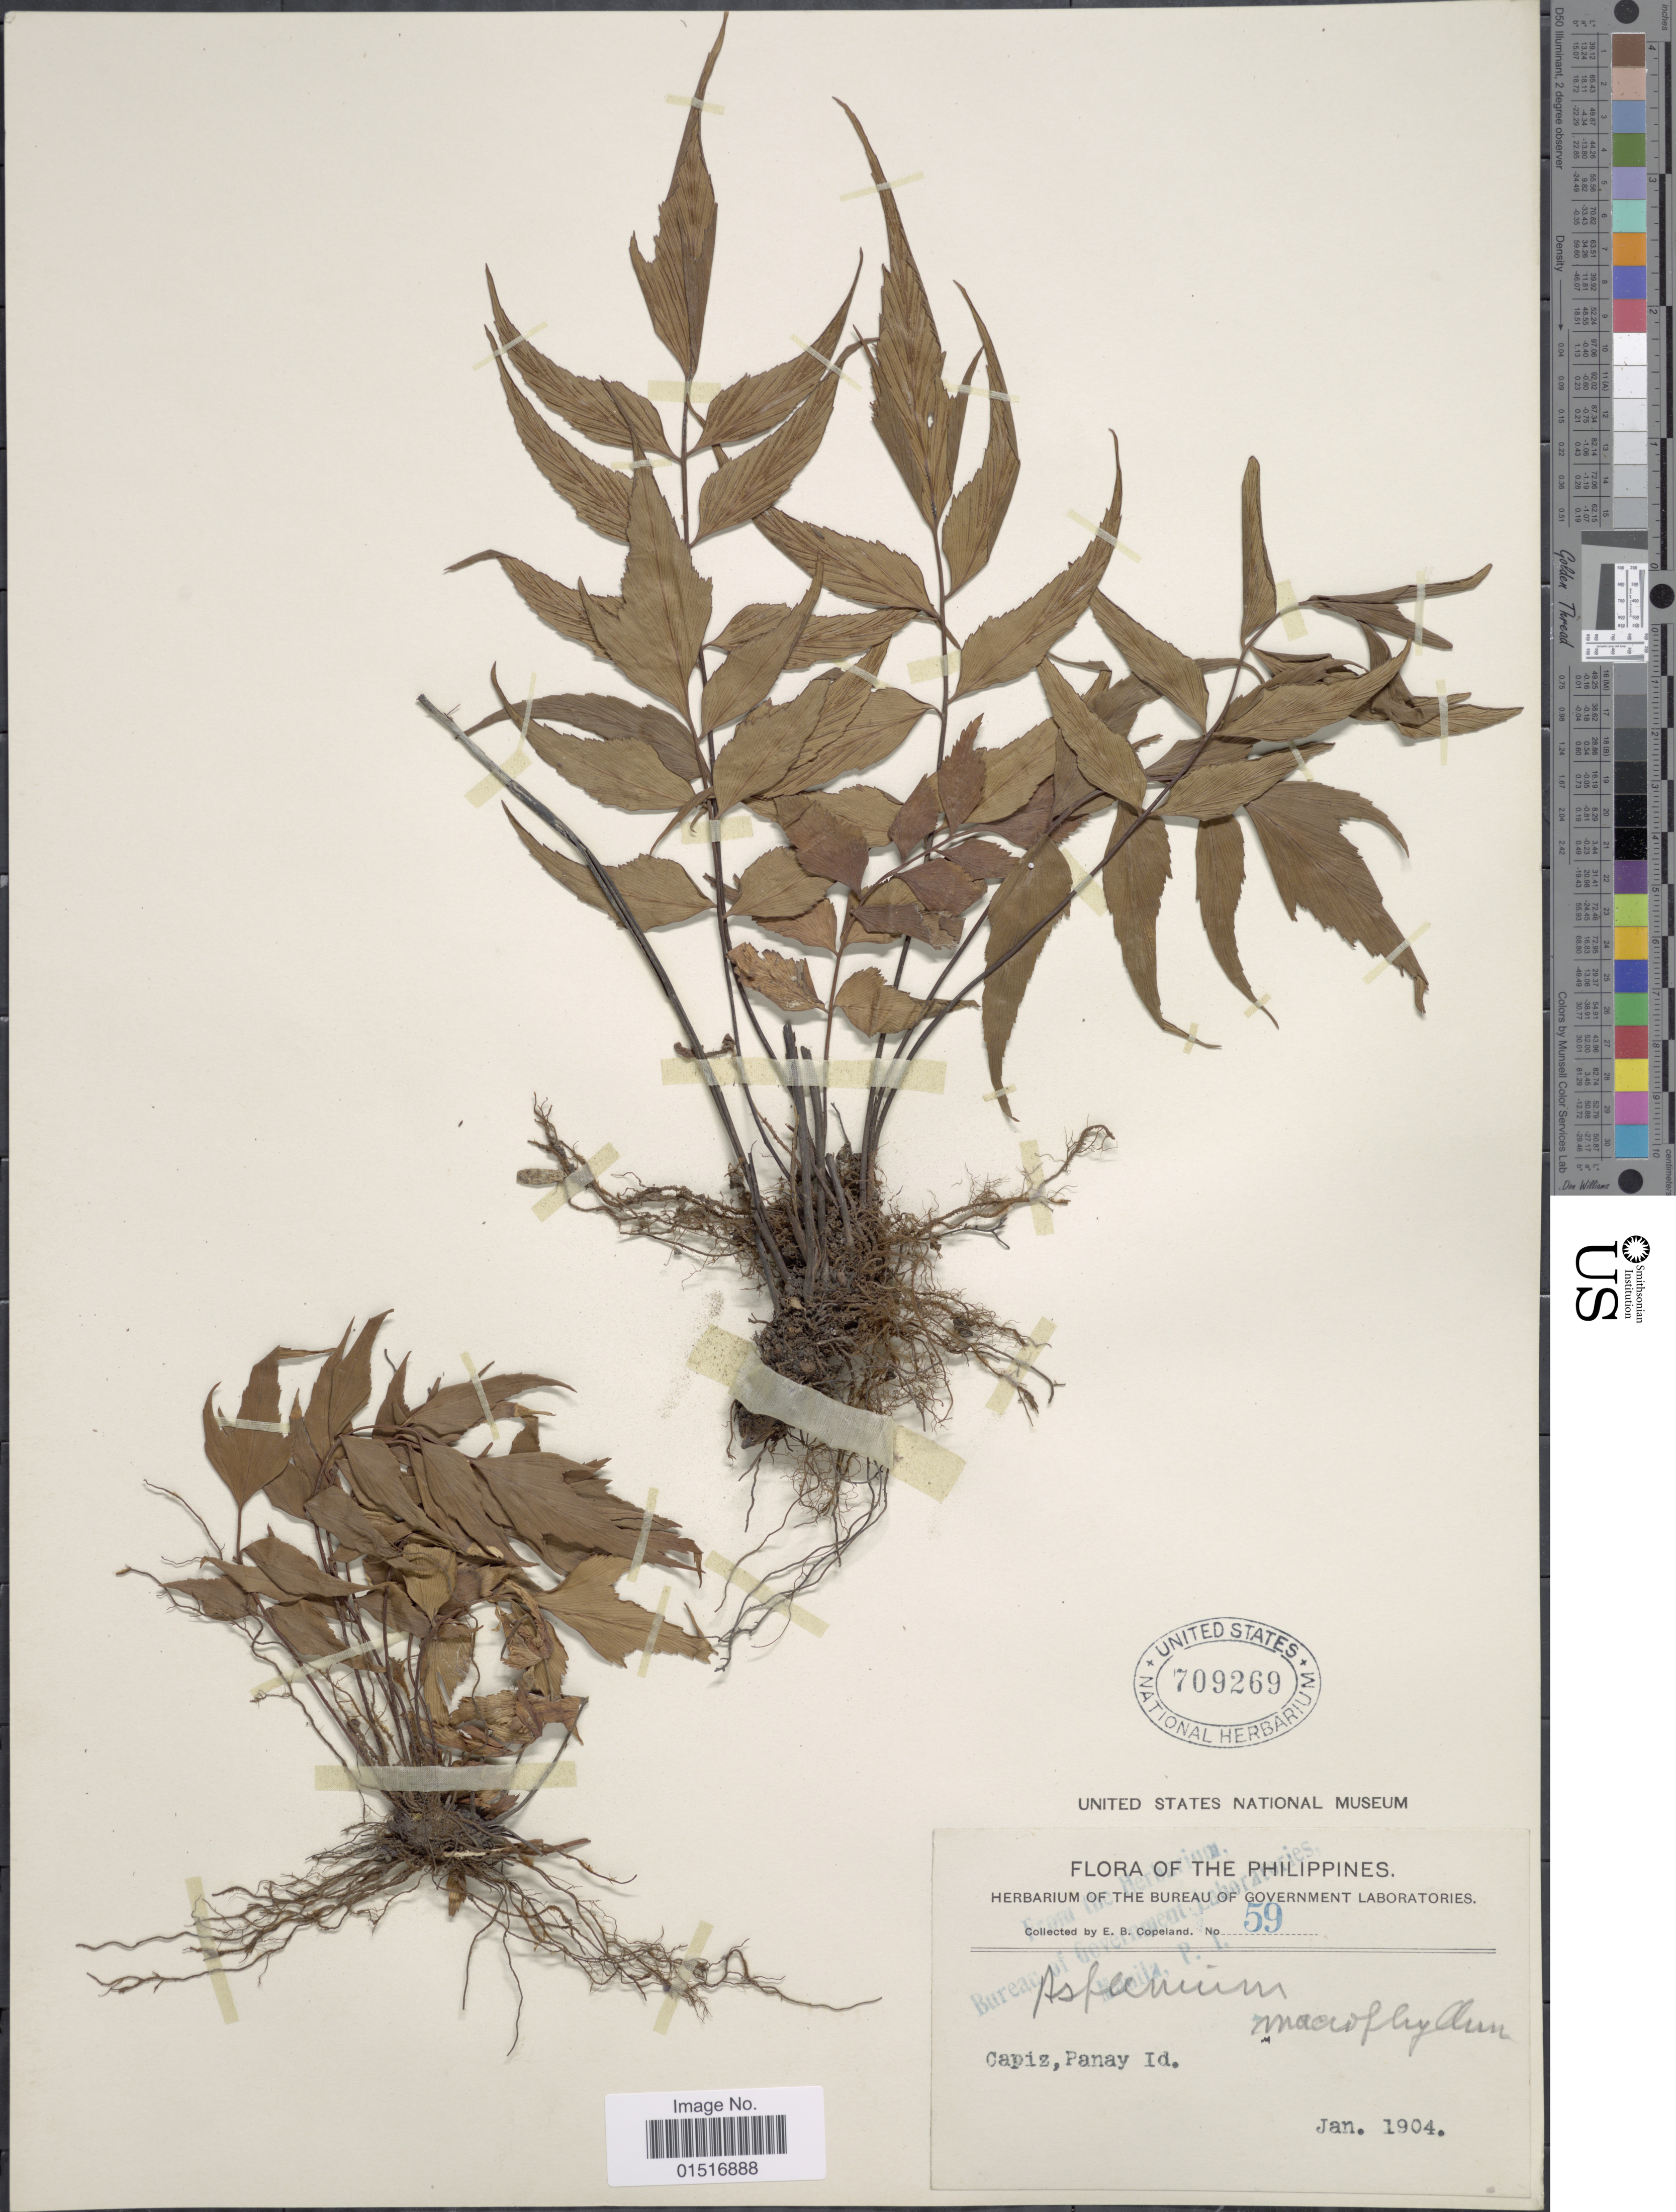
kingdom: Plantae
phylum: Tracheophyta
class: Polypodiopsida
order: Polypodiales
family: Aspleniaceae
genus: Asplenium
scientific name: Asplenium polyodon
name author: G. Forst.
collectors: E. B. Copeland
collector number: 59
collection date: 1904-01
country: Philippines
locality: Capiz, Panay Id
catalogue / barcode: US 709269